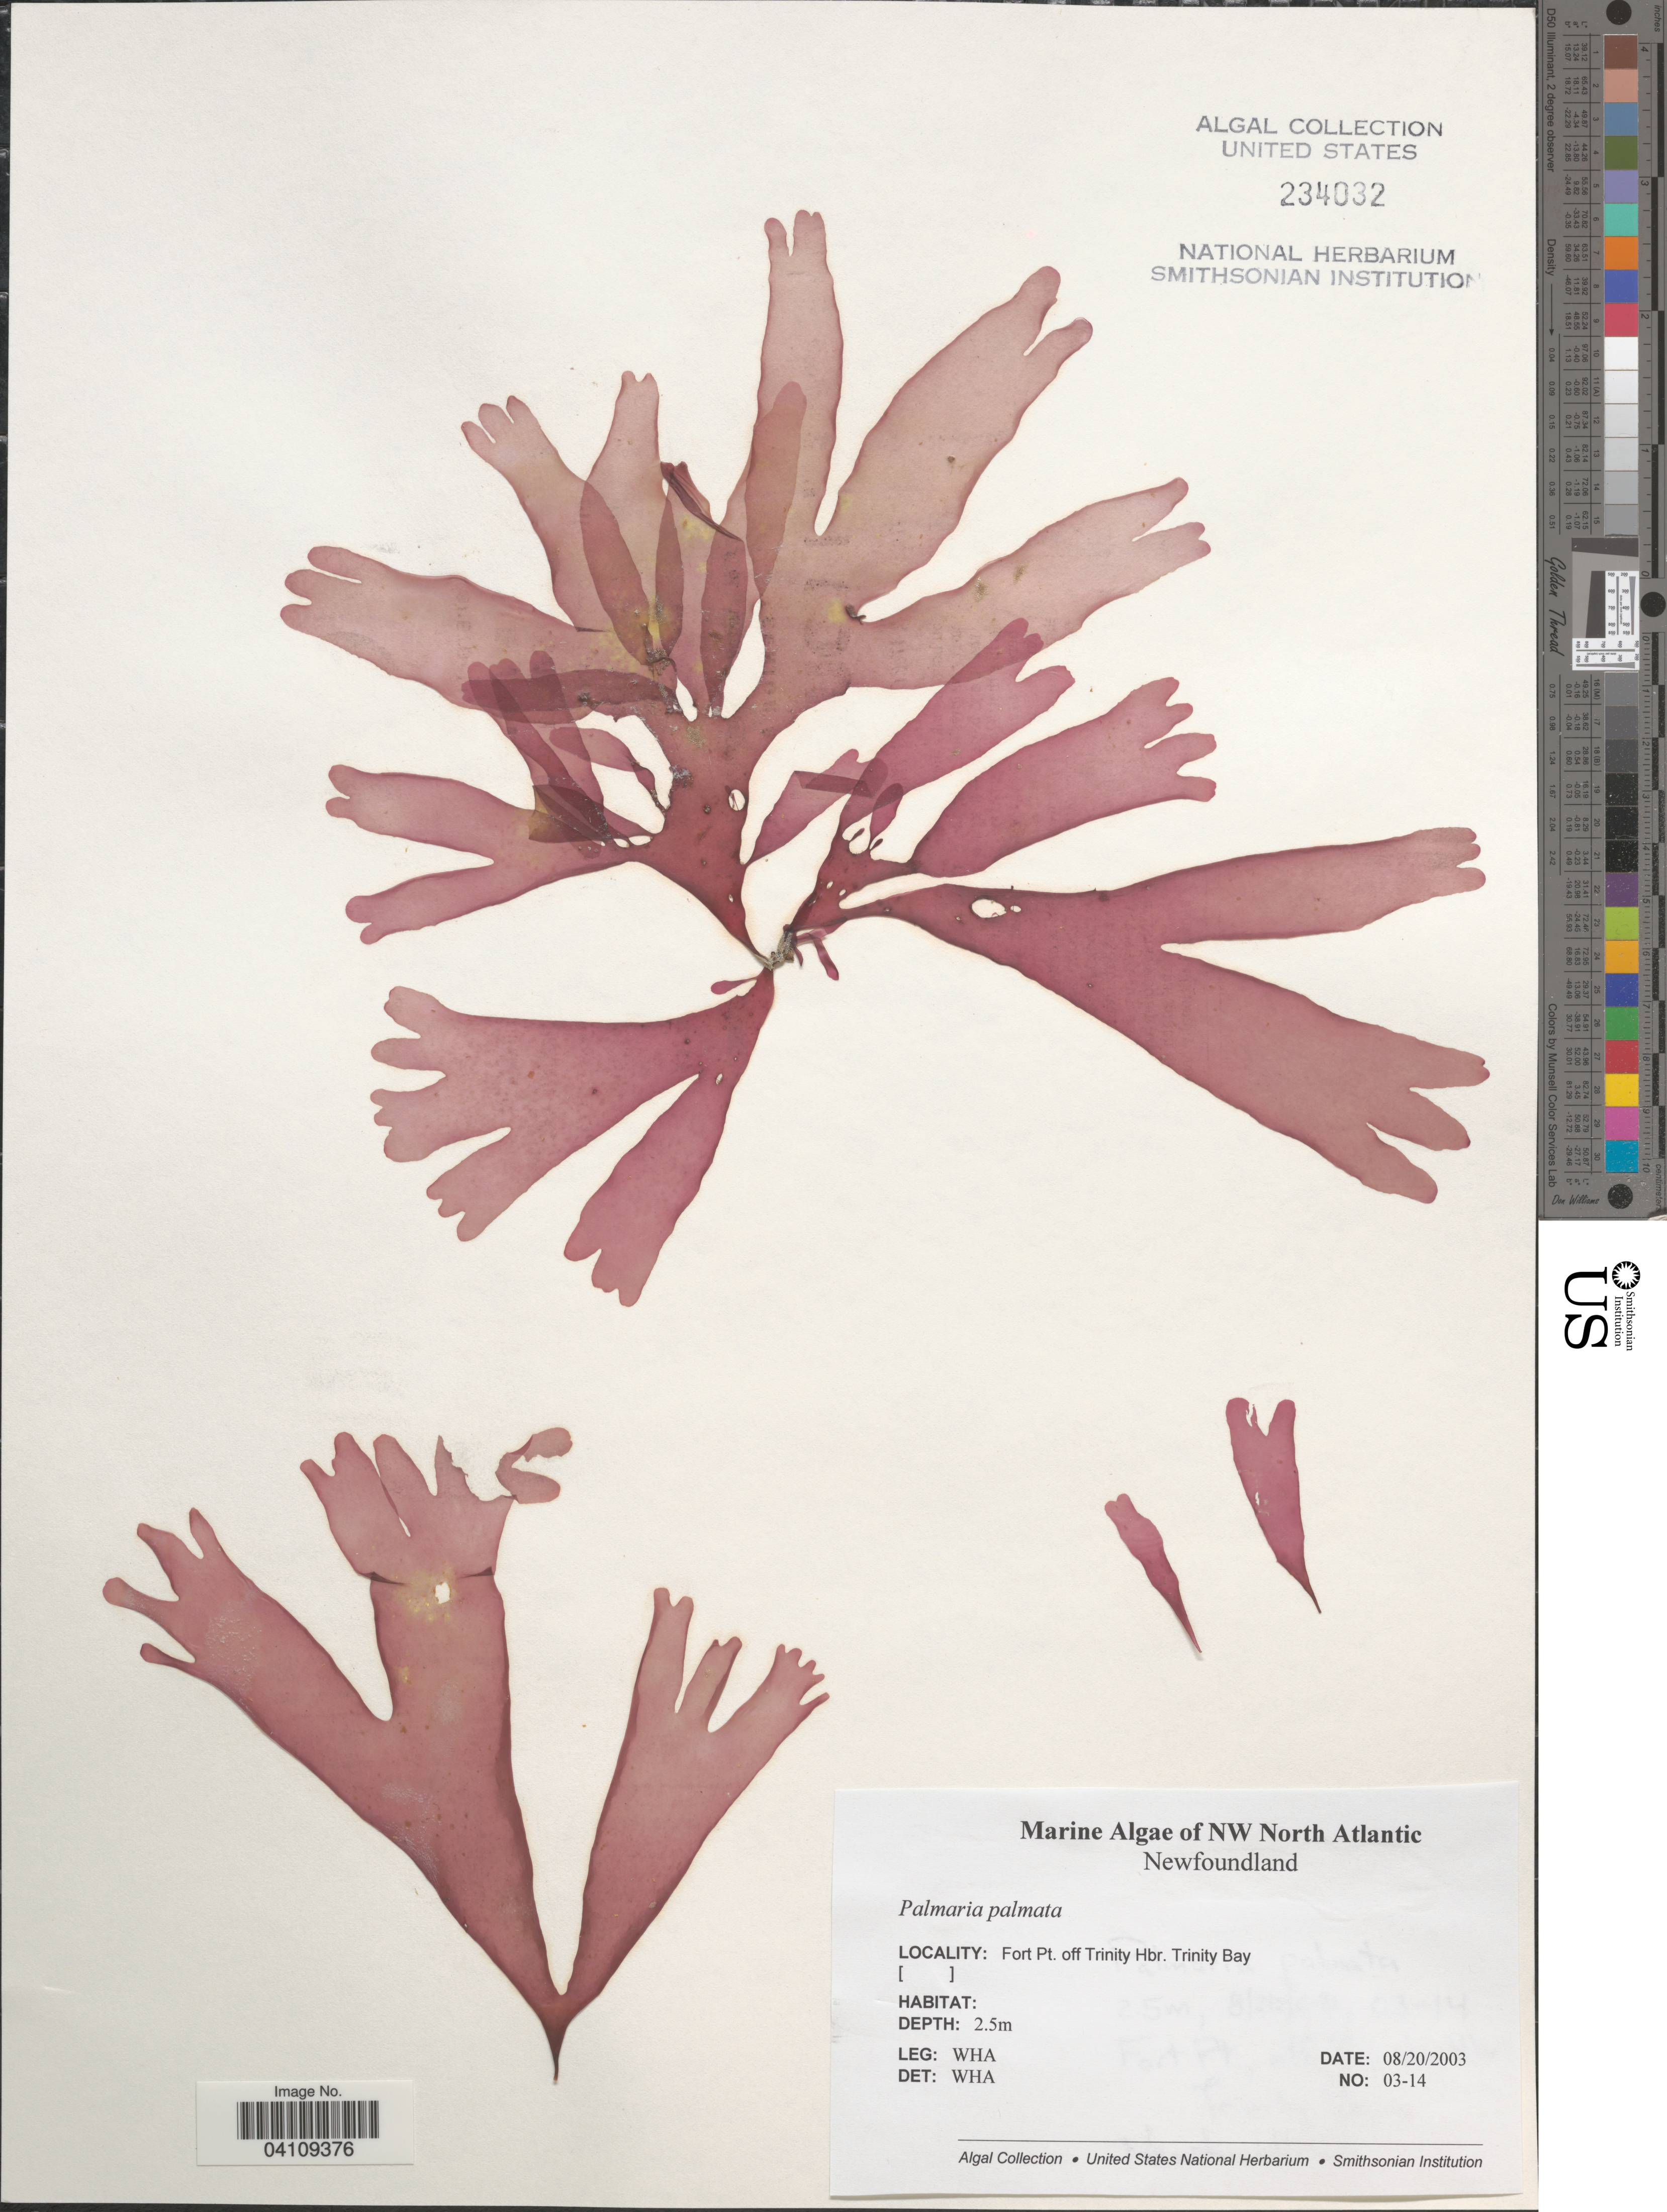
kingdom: Plantae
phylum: Rhodophyta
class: Florideophyceae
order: Palmariales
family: Palmariaceae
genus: Palmaria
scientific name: Palmaria palmata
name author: (L.) F. Weber & D. Mohr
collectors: W. H. Adey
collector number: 03-14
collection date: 2003-08-20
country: Canada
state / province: Newfoundland and Labrador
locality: NW North Atlantic. Fort Pt. off Trinity Hbr. Trinity Bay.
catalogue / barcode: US 234032